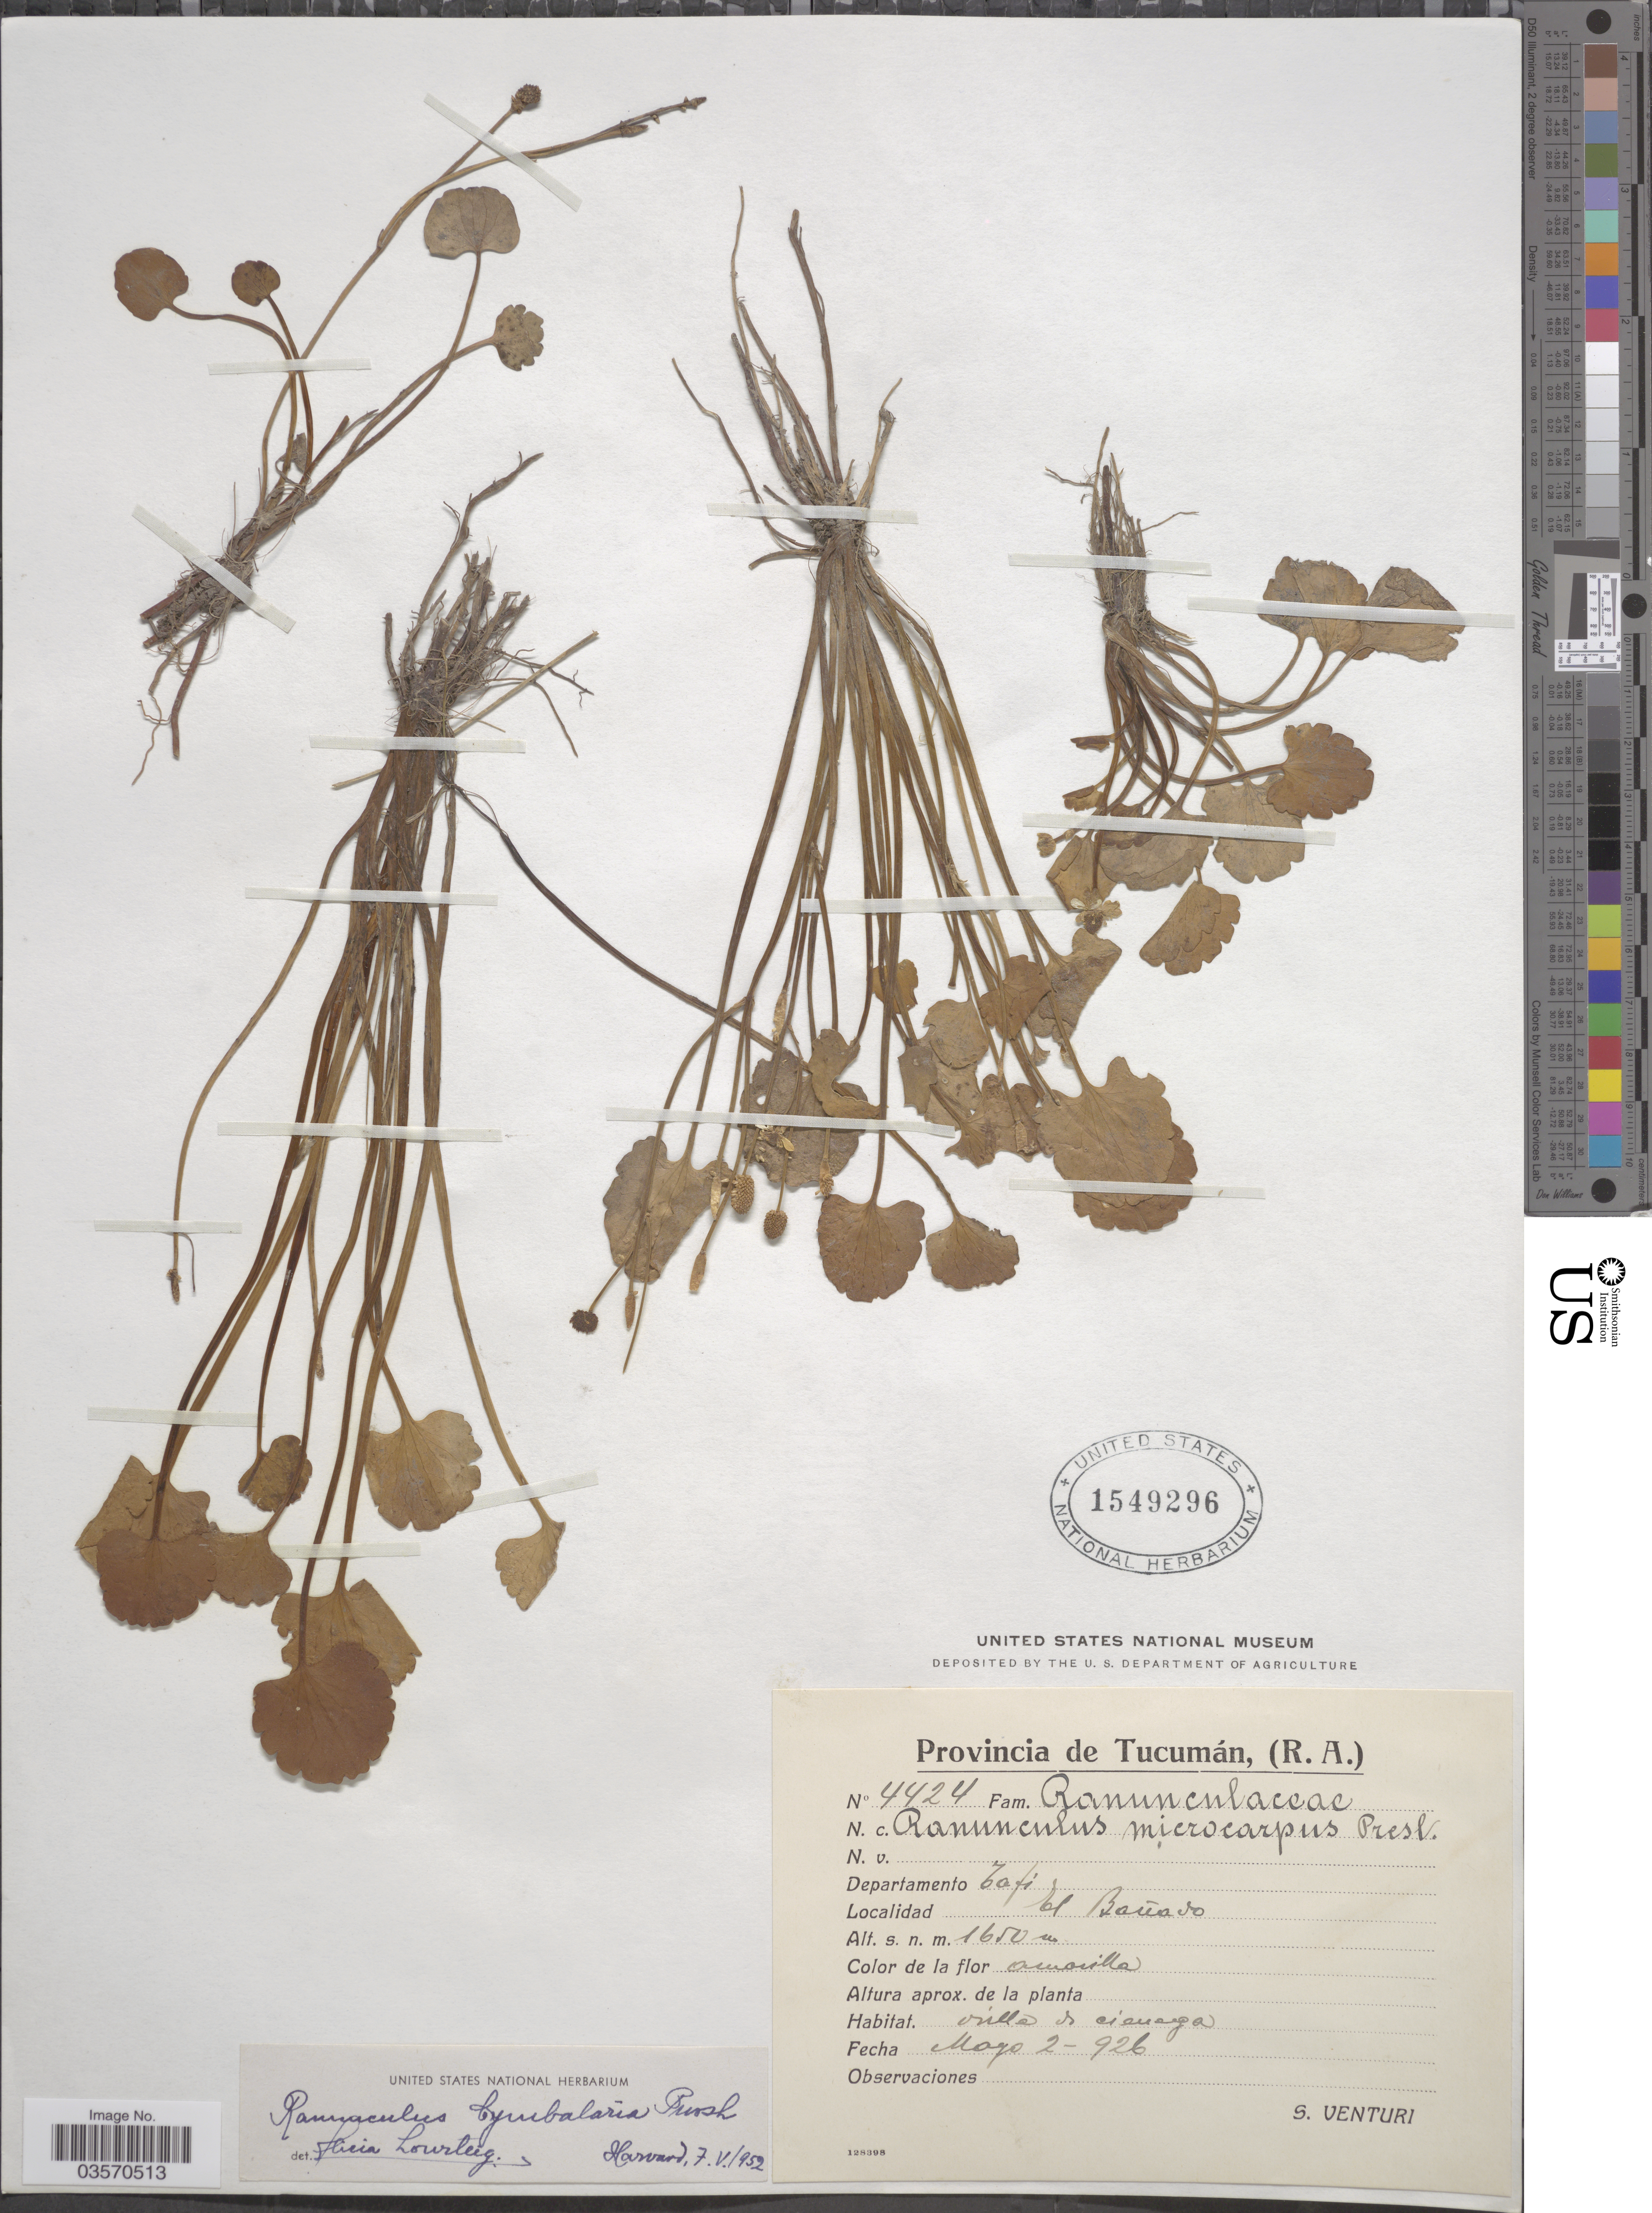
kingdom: Plantae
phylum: Tracheophyta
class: Magnoliopsida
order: Ranunculales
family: Ranunculaceae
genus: Halerpestes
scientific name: Halerpestes cymbalaria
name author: (Pursh) Greene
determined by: Strong, M. T., (US), Smithsonian Institution - National Museum of Natural History (UNITED STATES)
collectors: S. Venturi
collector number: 4424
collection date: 1926-05-02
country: Argentina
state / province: Tucuman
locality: Departamento Tafi. El Bañado.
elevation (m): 1650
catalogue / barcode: US 1549296